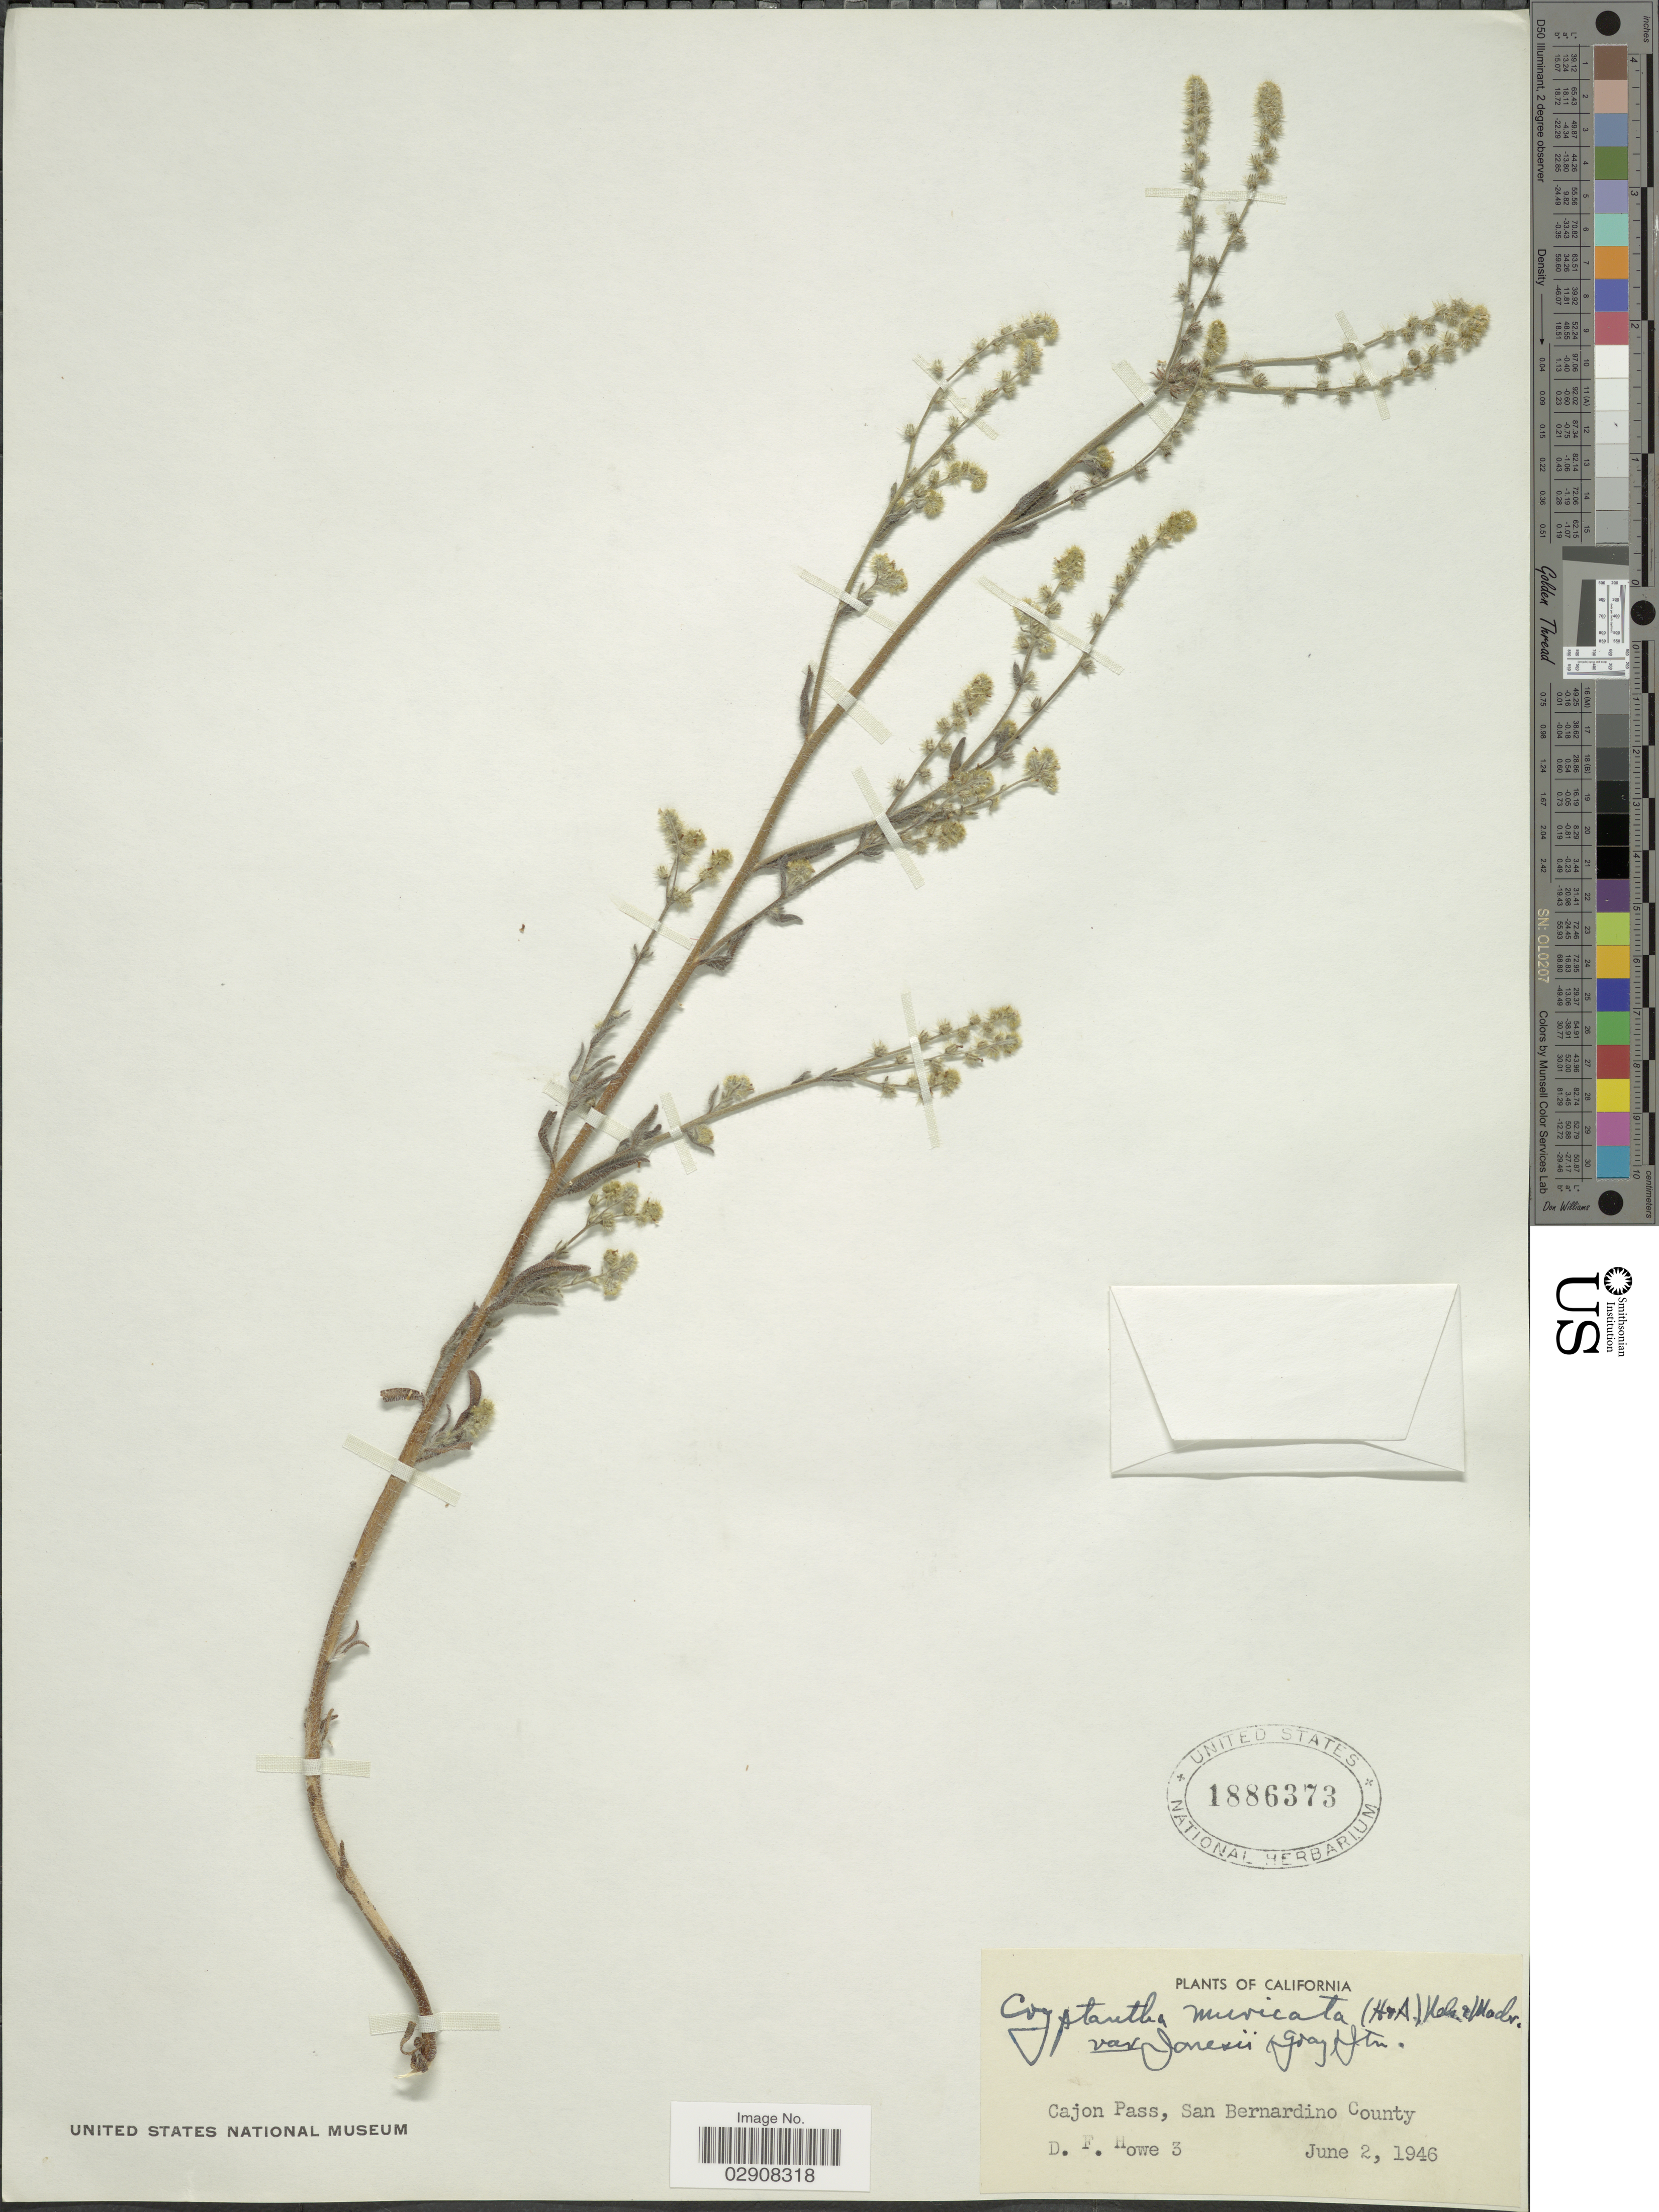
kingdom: Plantae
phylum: Tracheophyta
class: Magnoliopsida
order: Boraginales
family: Boraginaceae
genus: Cryptantha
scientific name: Cryptantha muricata var. jonesii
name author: (A. Gray) I.M. Johnst.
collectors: D. Howe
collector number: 3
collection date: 1946-06-02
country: United States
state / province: California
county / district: San Bernardino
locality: Cajon Pass, San Bernardino County.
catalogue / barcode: US 1886373